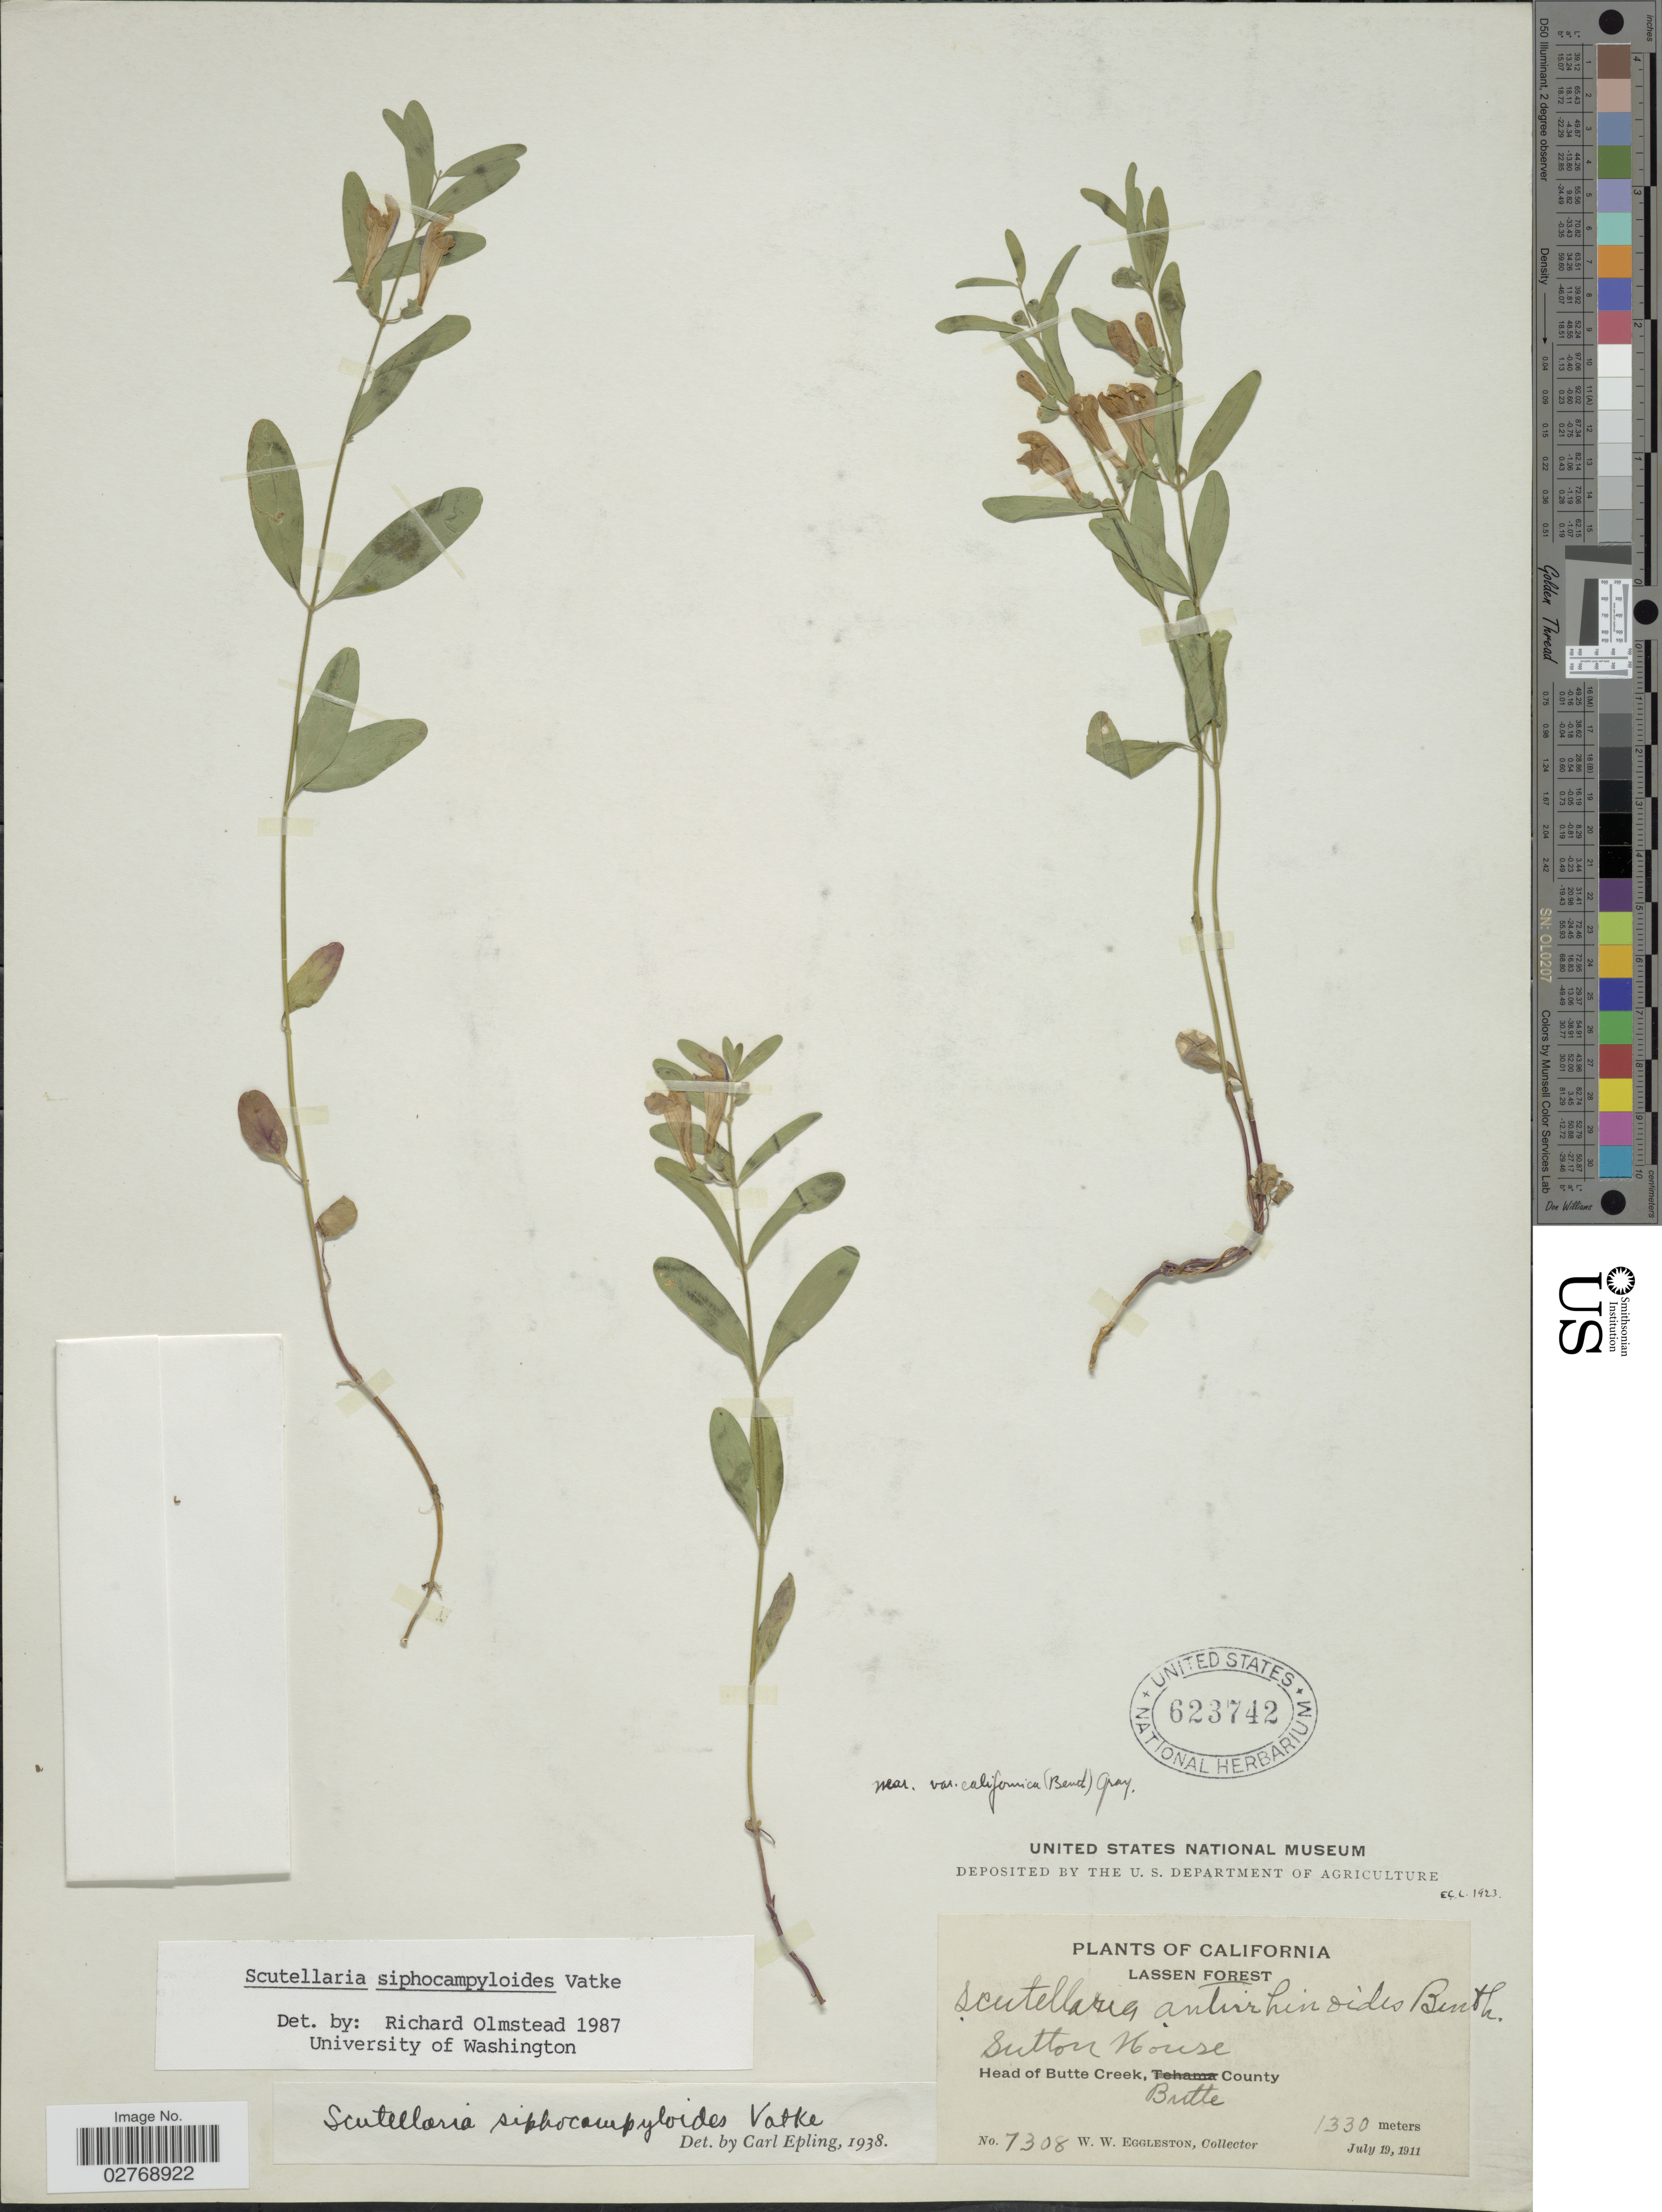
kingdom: Plantae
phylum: Tracheophyta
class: Magnoliopsida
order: Lamiales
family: Lamiaceae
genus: Scutellaria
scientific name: Scutellaria siphocampyloides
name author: Vatke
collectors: W. W. Eggleston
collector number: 7308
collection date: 1911-07-19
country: United States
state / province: California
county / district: Butte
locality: Lassen Forest. Sutton House. Head of Butte Creek, Butte County.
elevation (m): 1330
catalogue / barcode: US 623742